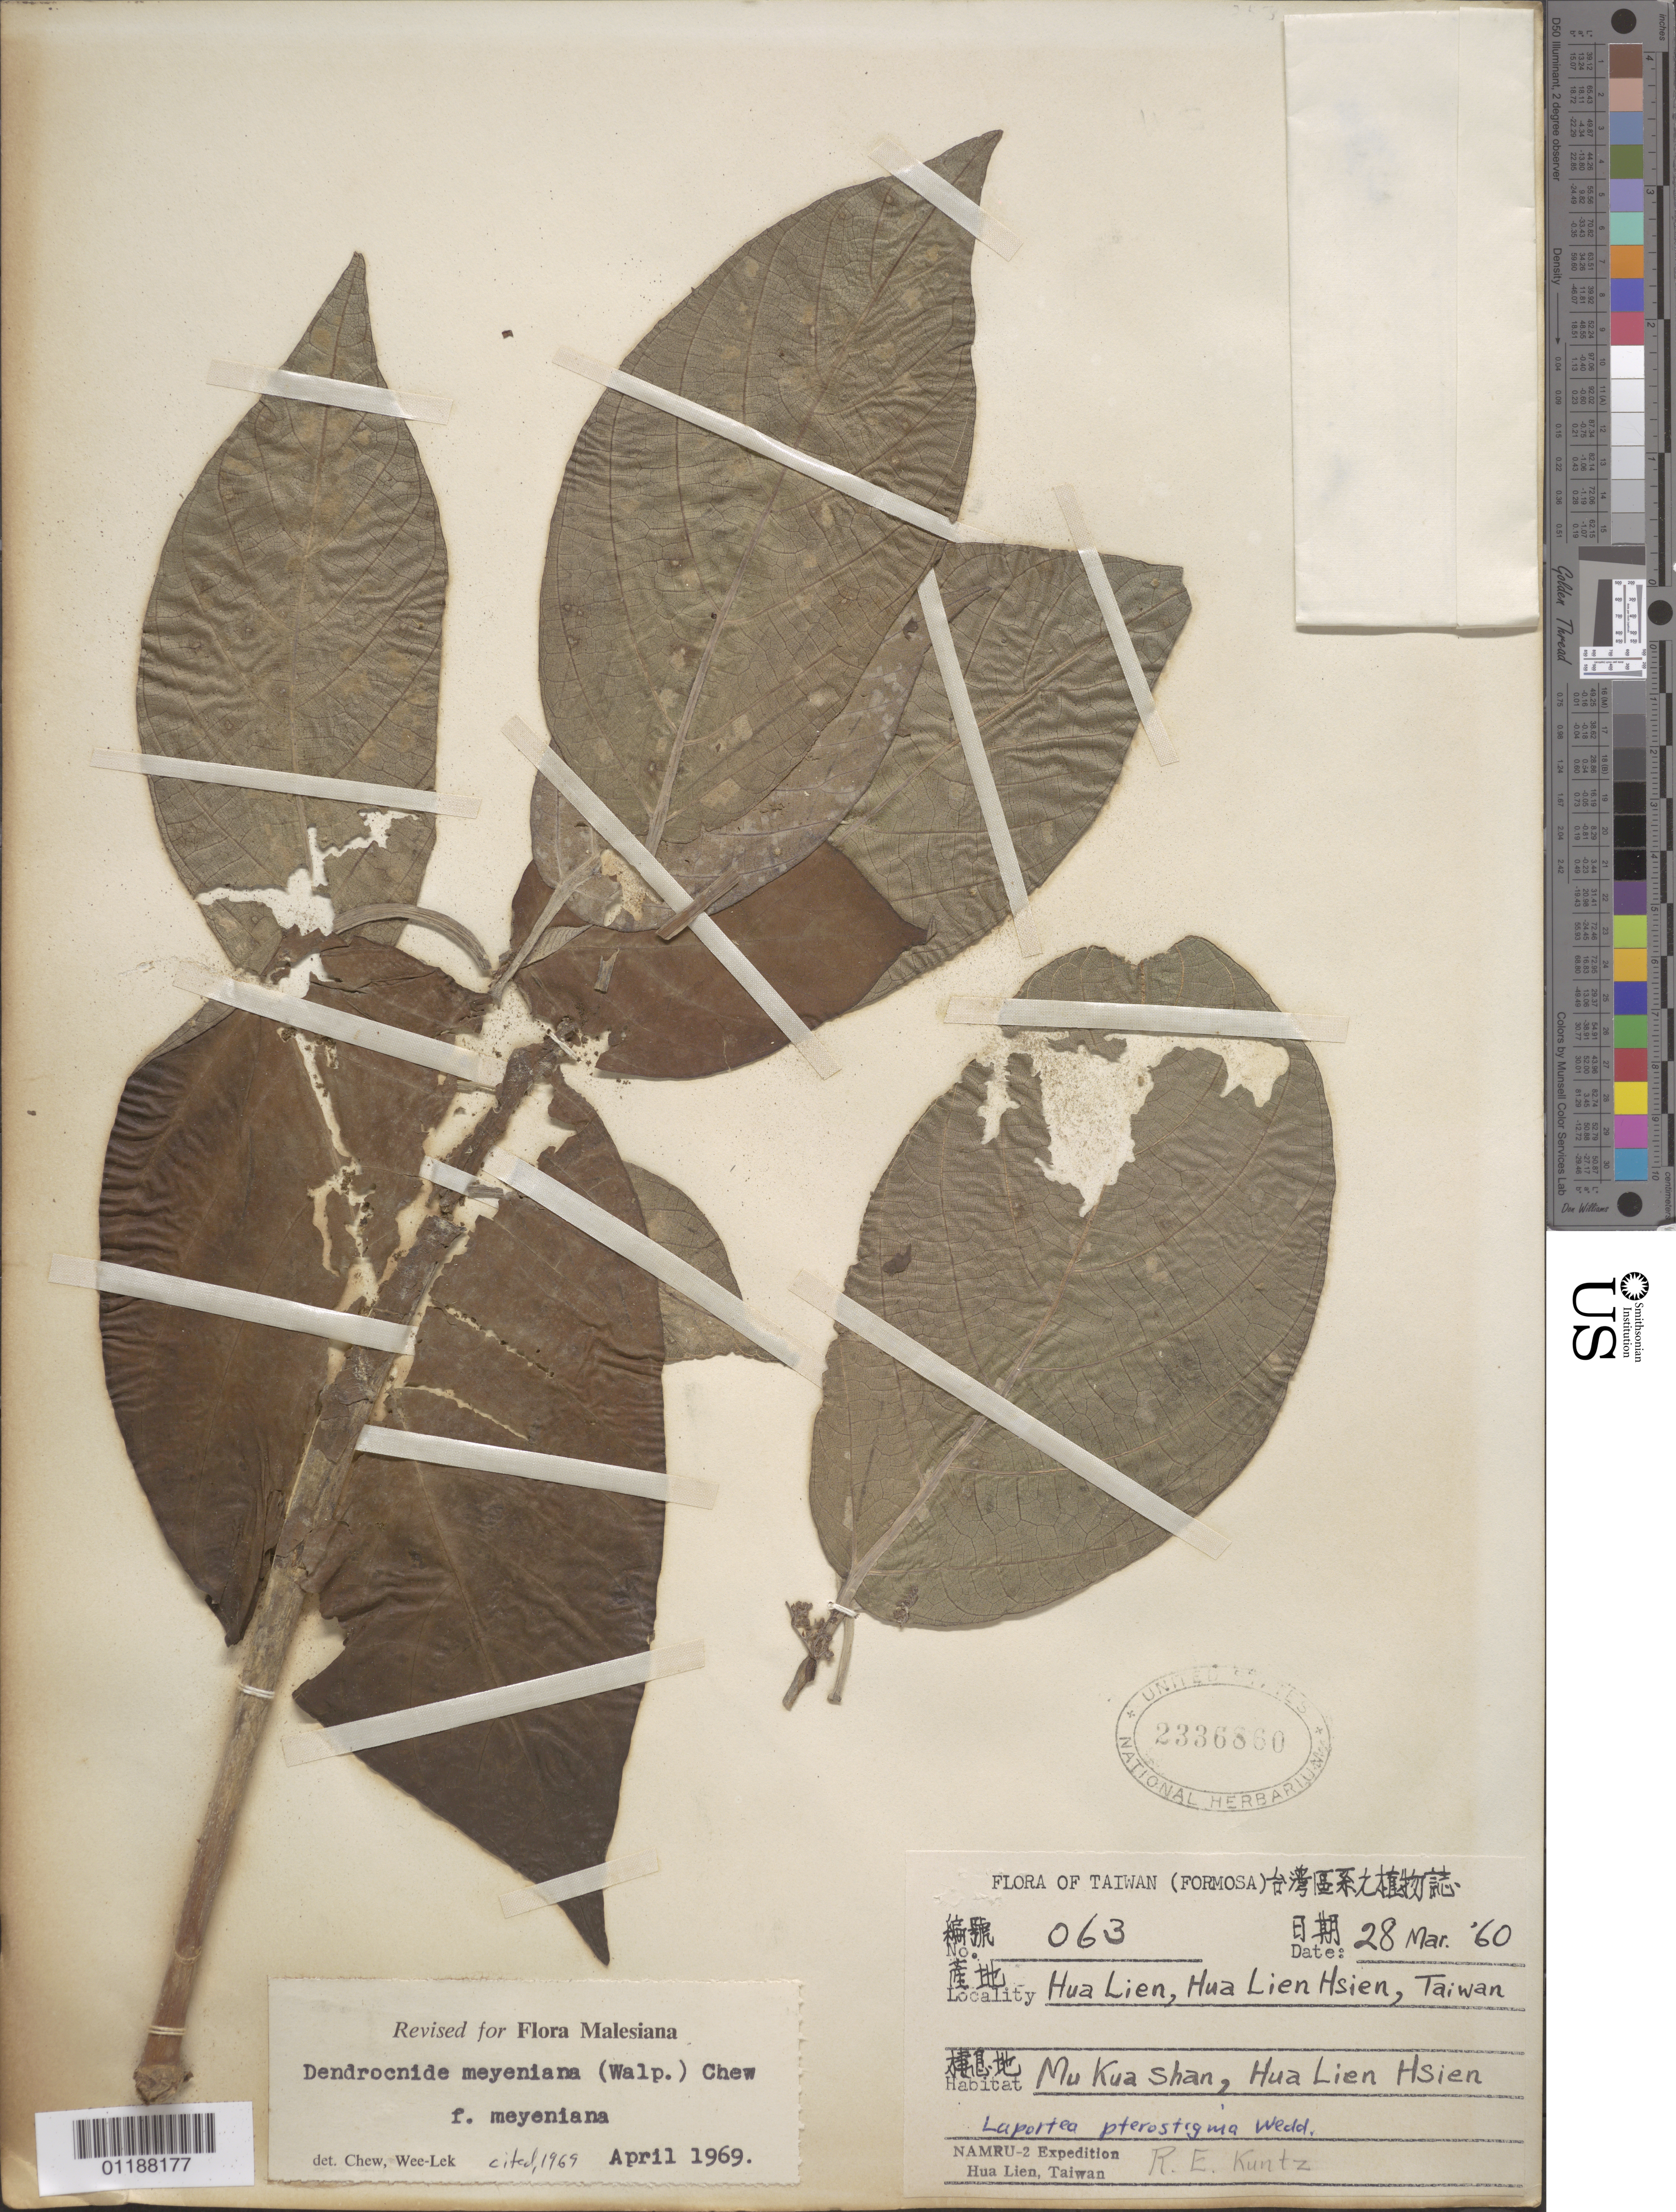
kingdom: Plantae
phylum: Tracheophyta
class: Magnoliopsida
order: Rosales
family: Urticaceae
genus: Dendrocnide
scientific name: Dendrocnide meyeniana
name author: (Walp.) Chew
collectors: R. E. Kuntz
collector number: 063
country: Taiwan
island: Taiwan [Formosa]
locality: Formosa, Hua Lien, Hua Lien Hsien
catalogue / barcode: US 2336860